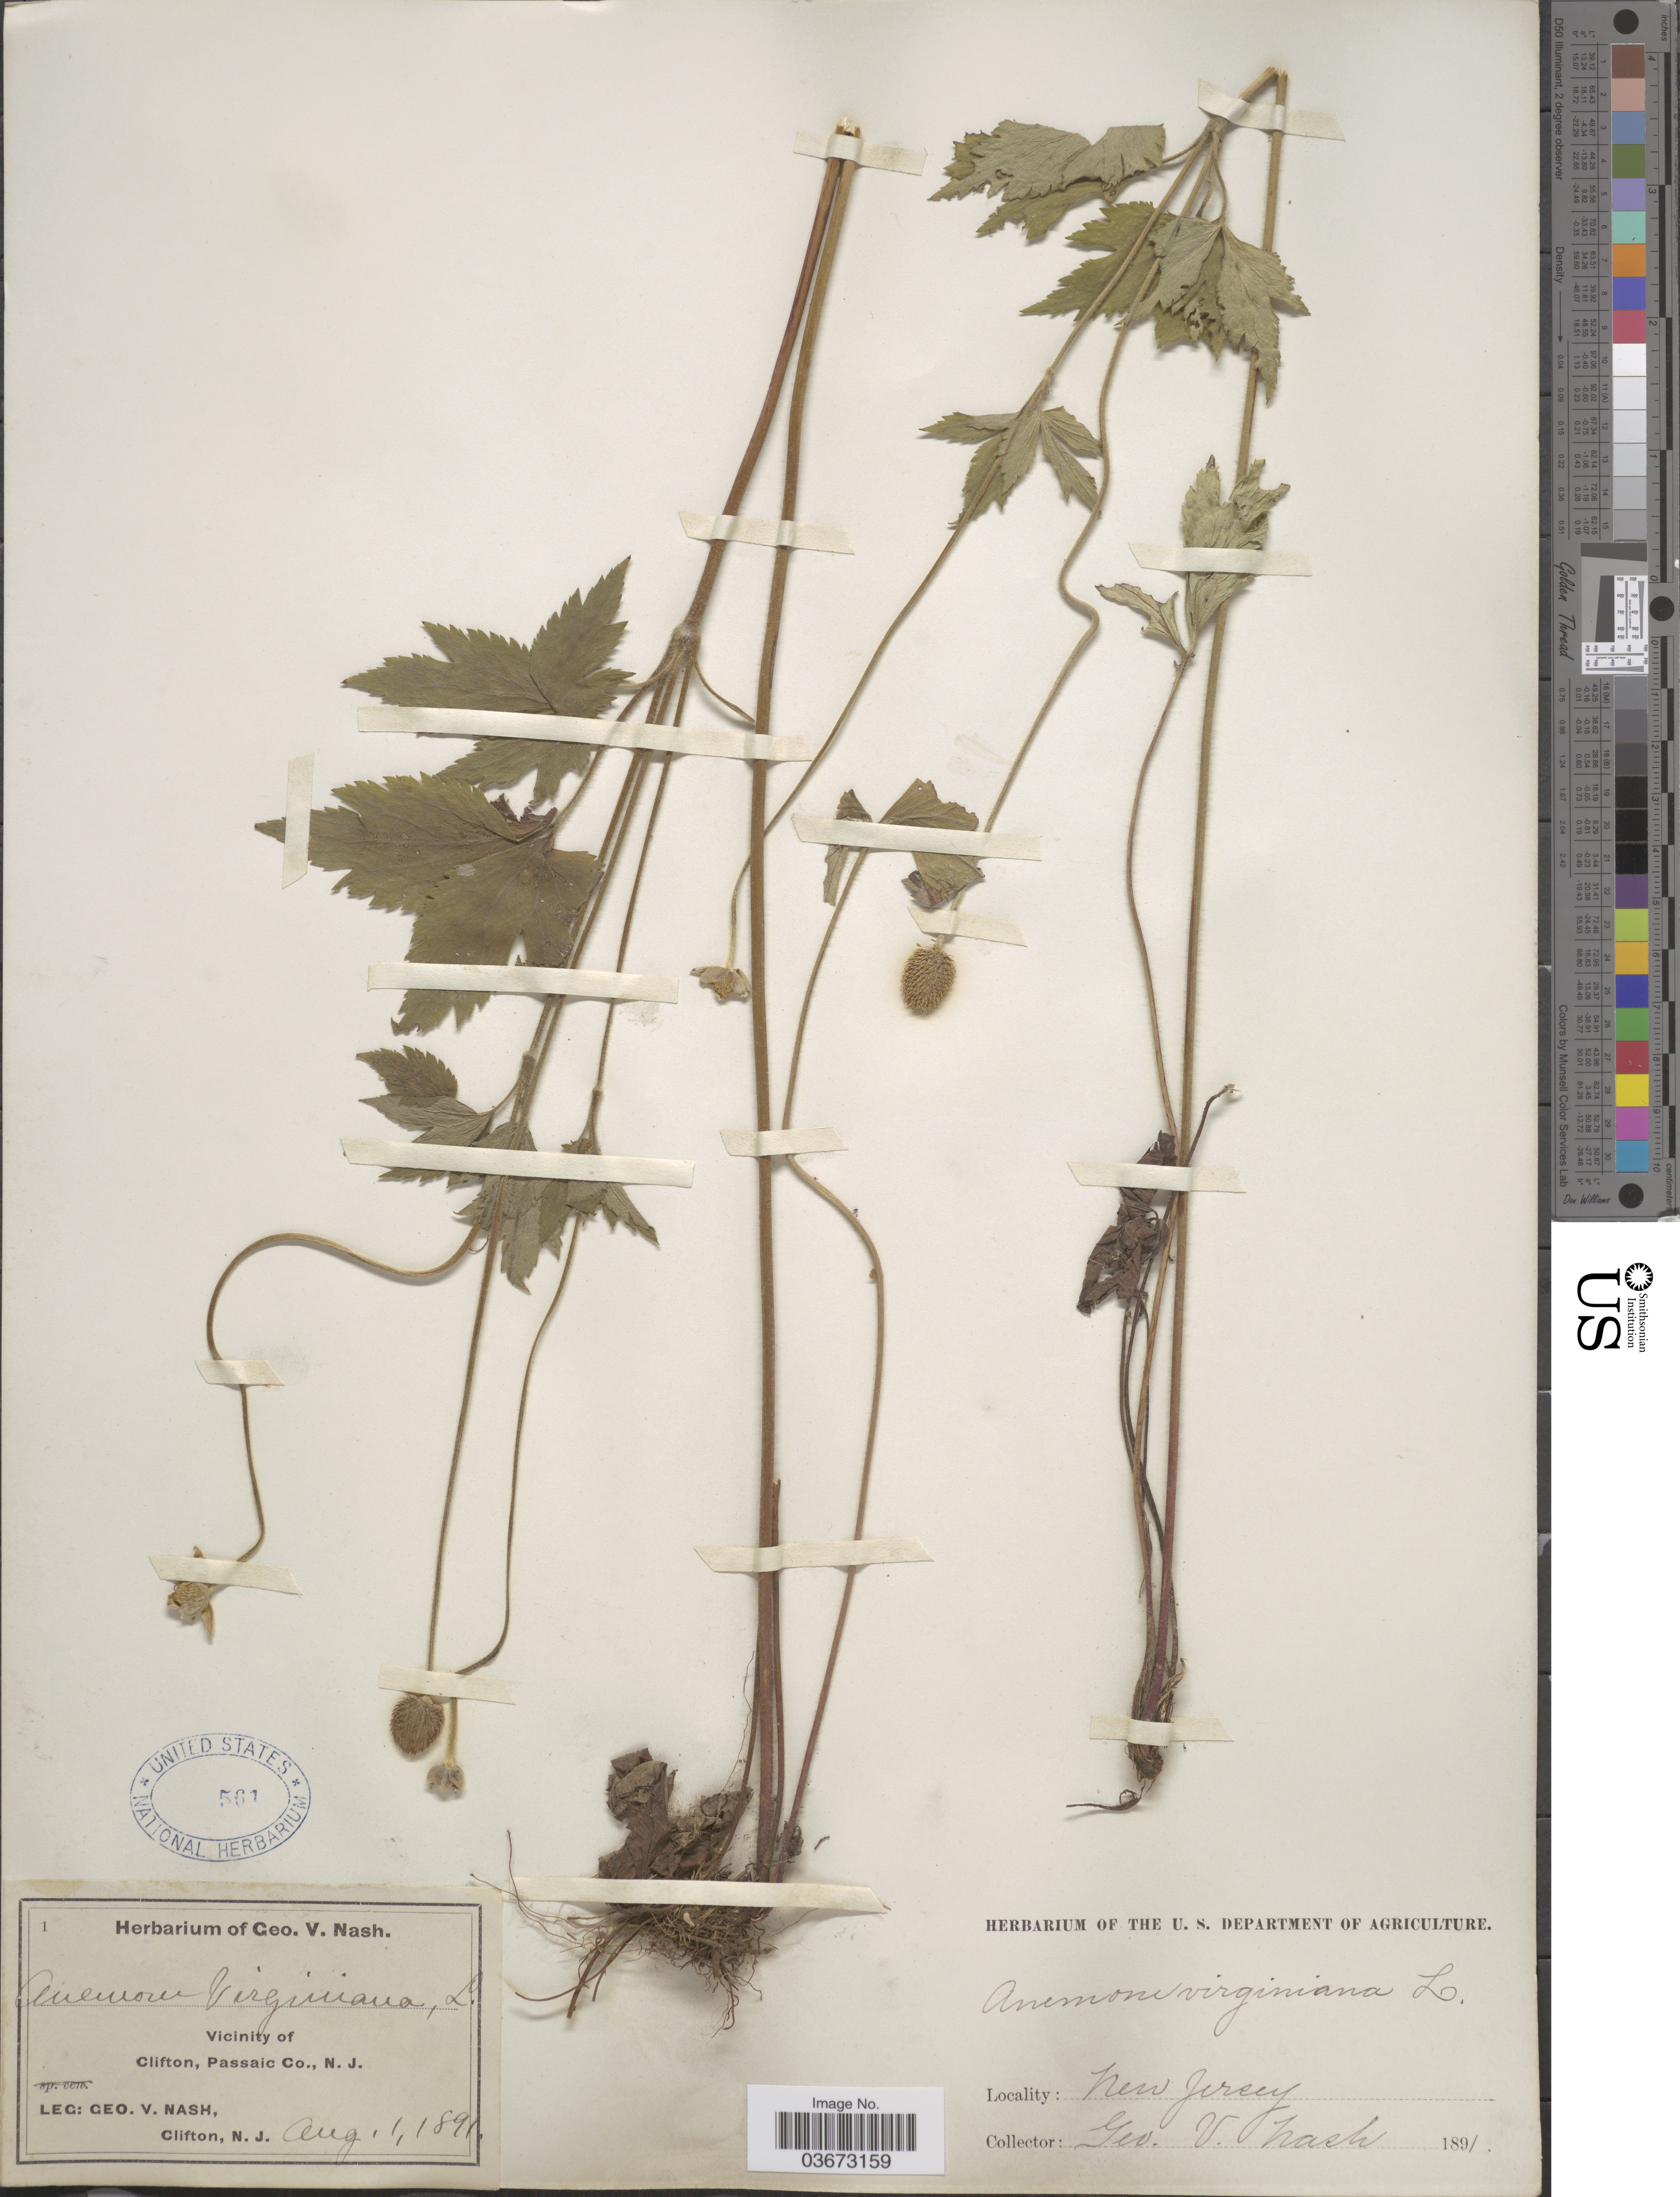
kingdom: Plantae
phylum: Tracheophyta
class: Magnoliopsida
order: Ranunculales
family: Ranunculaceae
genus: Anemone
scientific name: Anemone virginiana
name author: L.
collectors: G. V. Nash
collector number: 1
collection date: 1891-08-01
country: United States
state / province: New Jersey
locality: Vicinity of Clifton, Passaic Co.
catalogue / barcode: US 561